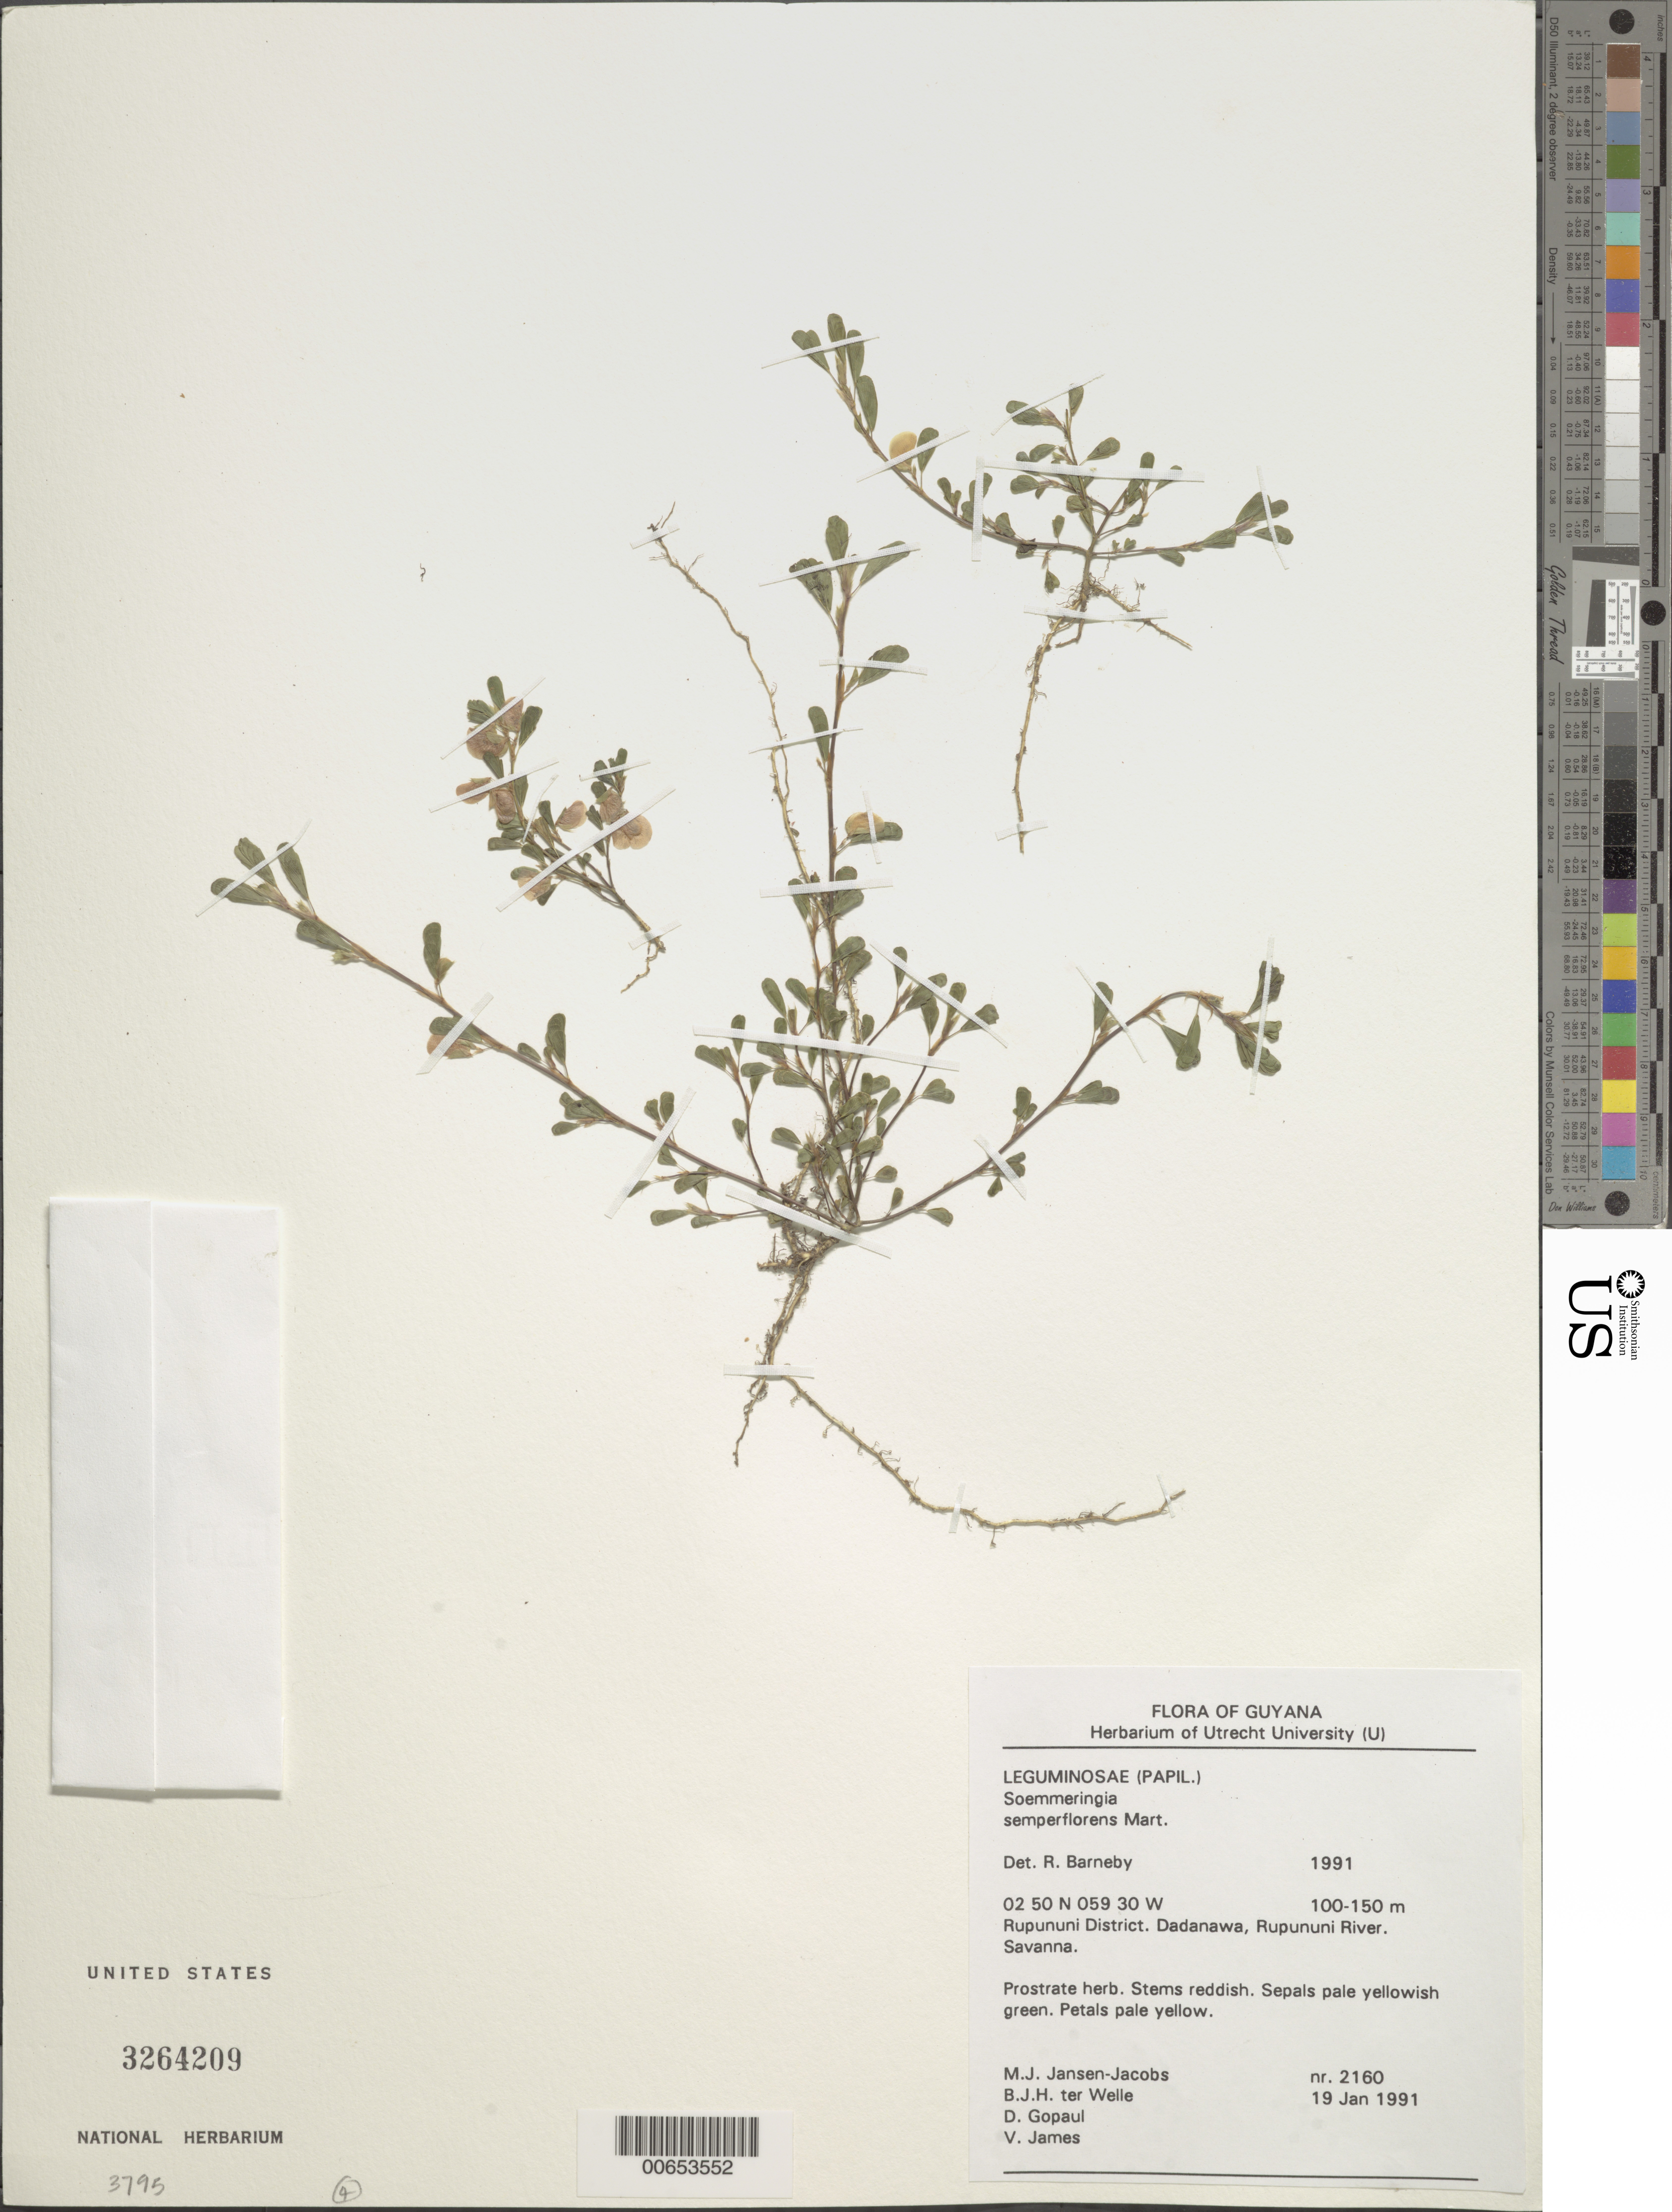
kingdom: Plantae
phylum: Tracheophyta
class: Magnoliopsida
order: Fabales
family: Fabaceae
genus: Soemmeringia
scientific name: Soemmeringia semperflorens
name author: Mart.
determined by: Barneby, Rupert C., (NY)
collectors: M. J. Jansen-Jacobs, B. Welle, D. Gopaul & V. James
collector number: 2160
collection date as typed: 19-Jan-91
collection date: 1991-01-19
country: Guyana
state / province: U. Takutu-U. Essequibo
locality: Dadanawa, Rupununi River, Rupununi District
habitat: Savanna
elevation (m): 100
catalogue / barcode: US 3264209